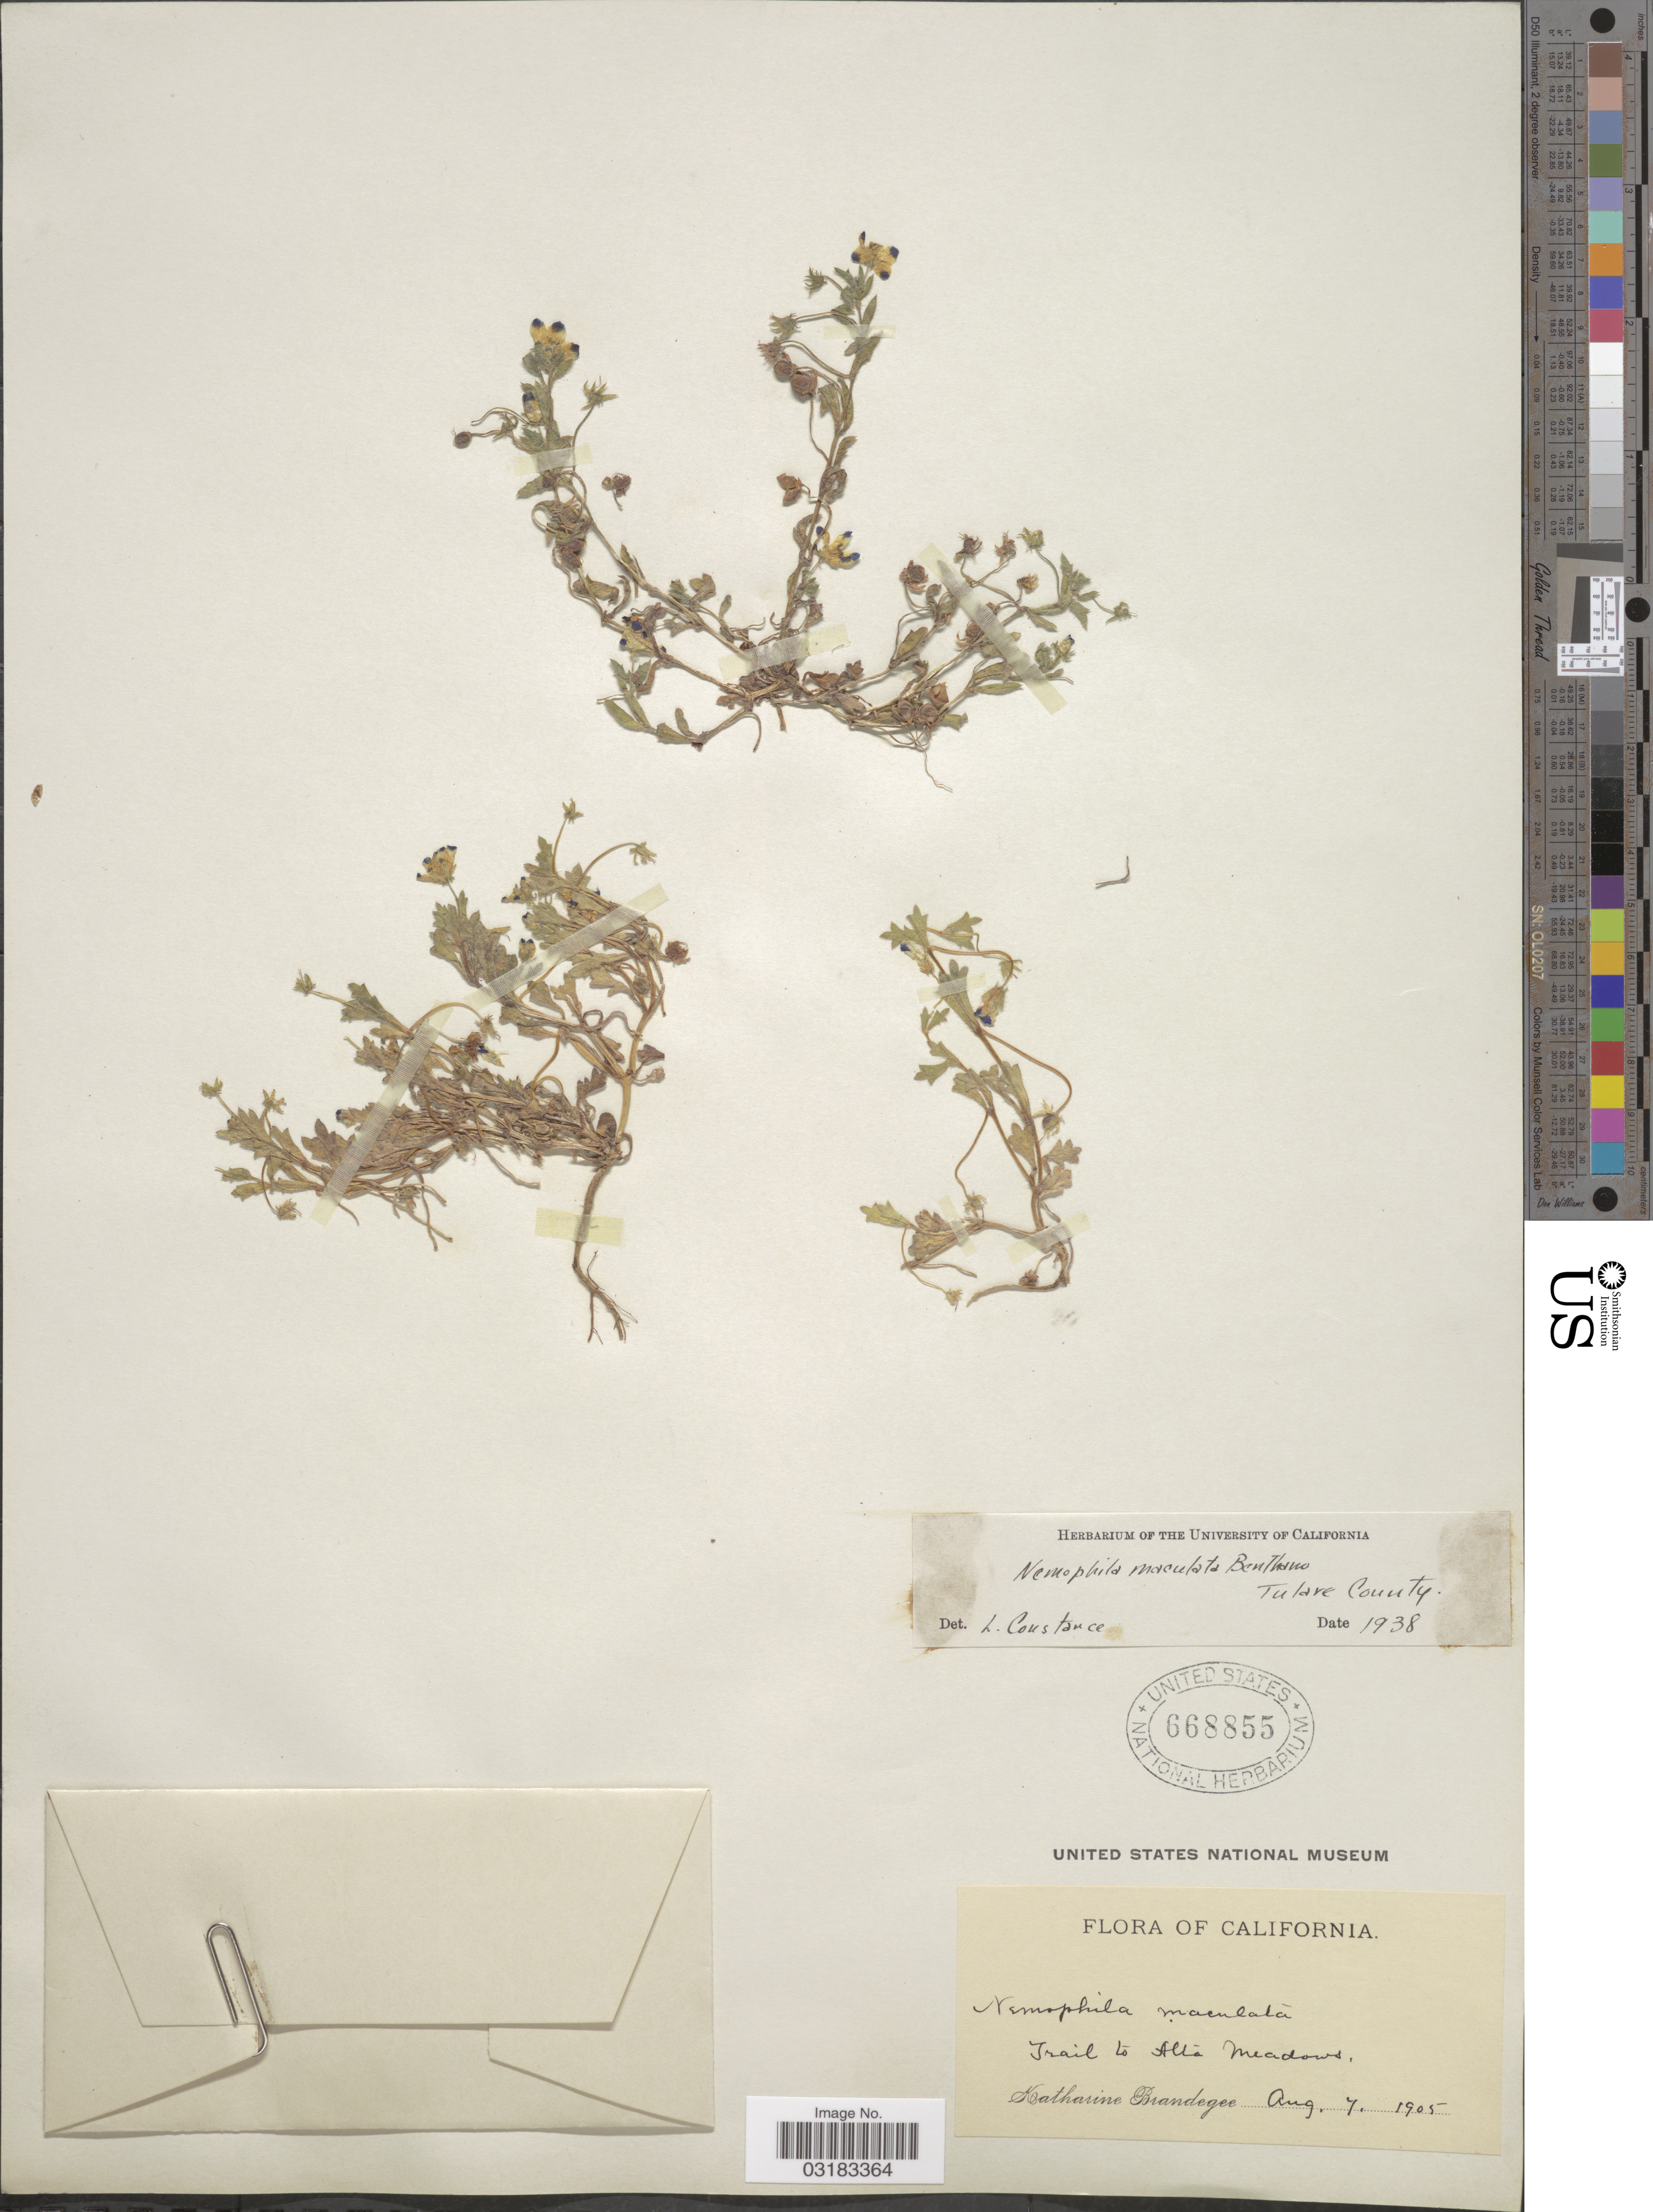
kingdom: Plantae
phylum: Tracheophyta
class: Magnoliopsida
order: Boraginales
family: Hydrophyllaceae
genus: Nemophila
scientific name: Nemophila maculata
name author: Benth. ex Lindl.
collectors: M. K. Brandegee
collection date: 1905-08-07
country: United States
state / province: California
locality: Trail to Alta meadows.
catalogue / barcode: US 668855